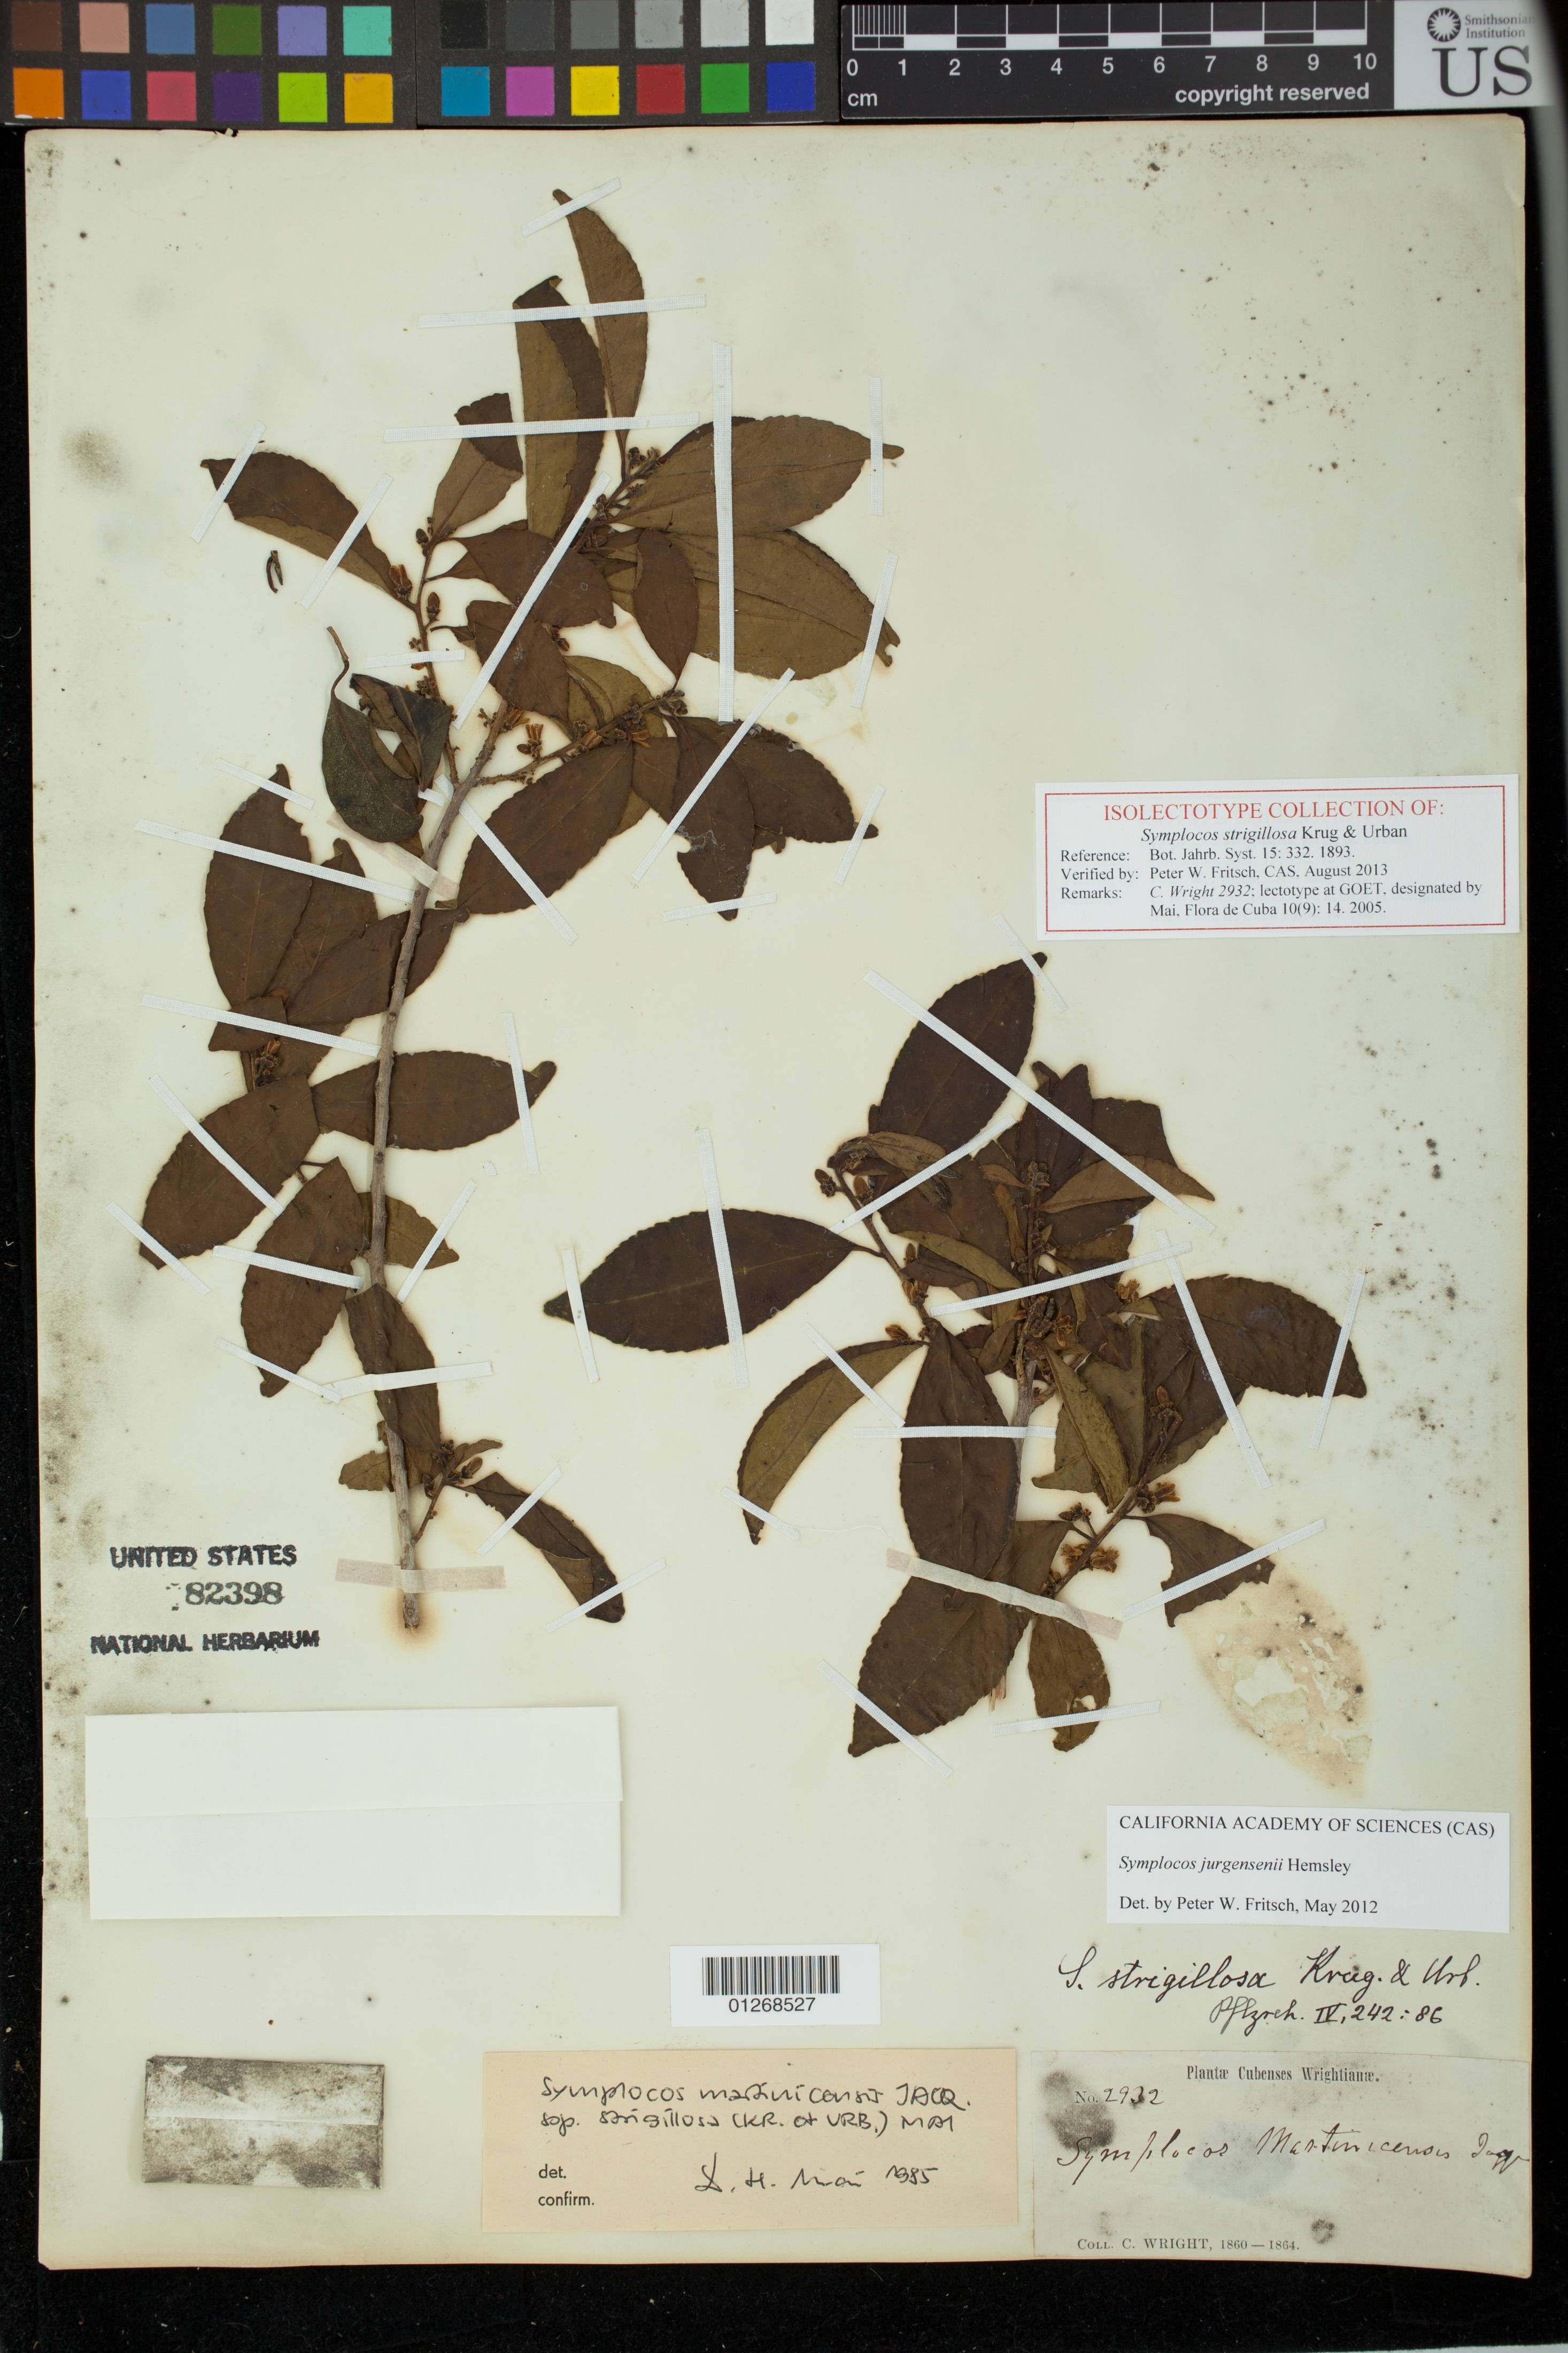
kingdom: Plantae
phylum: Tracheophyta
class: Magnoliopsida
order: Ericales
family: Symplocaceae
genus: Symplocos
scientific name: Symplocos strigillosa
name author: Krug & Urb.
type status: Isolectotype; Type Collection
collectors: C. Wright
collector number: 2932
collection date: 1860/1864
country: Cuba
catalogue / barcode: US 82398